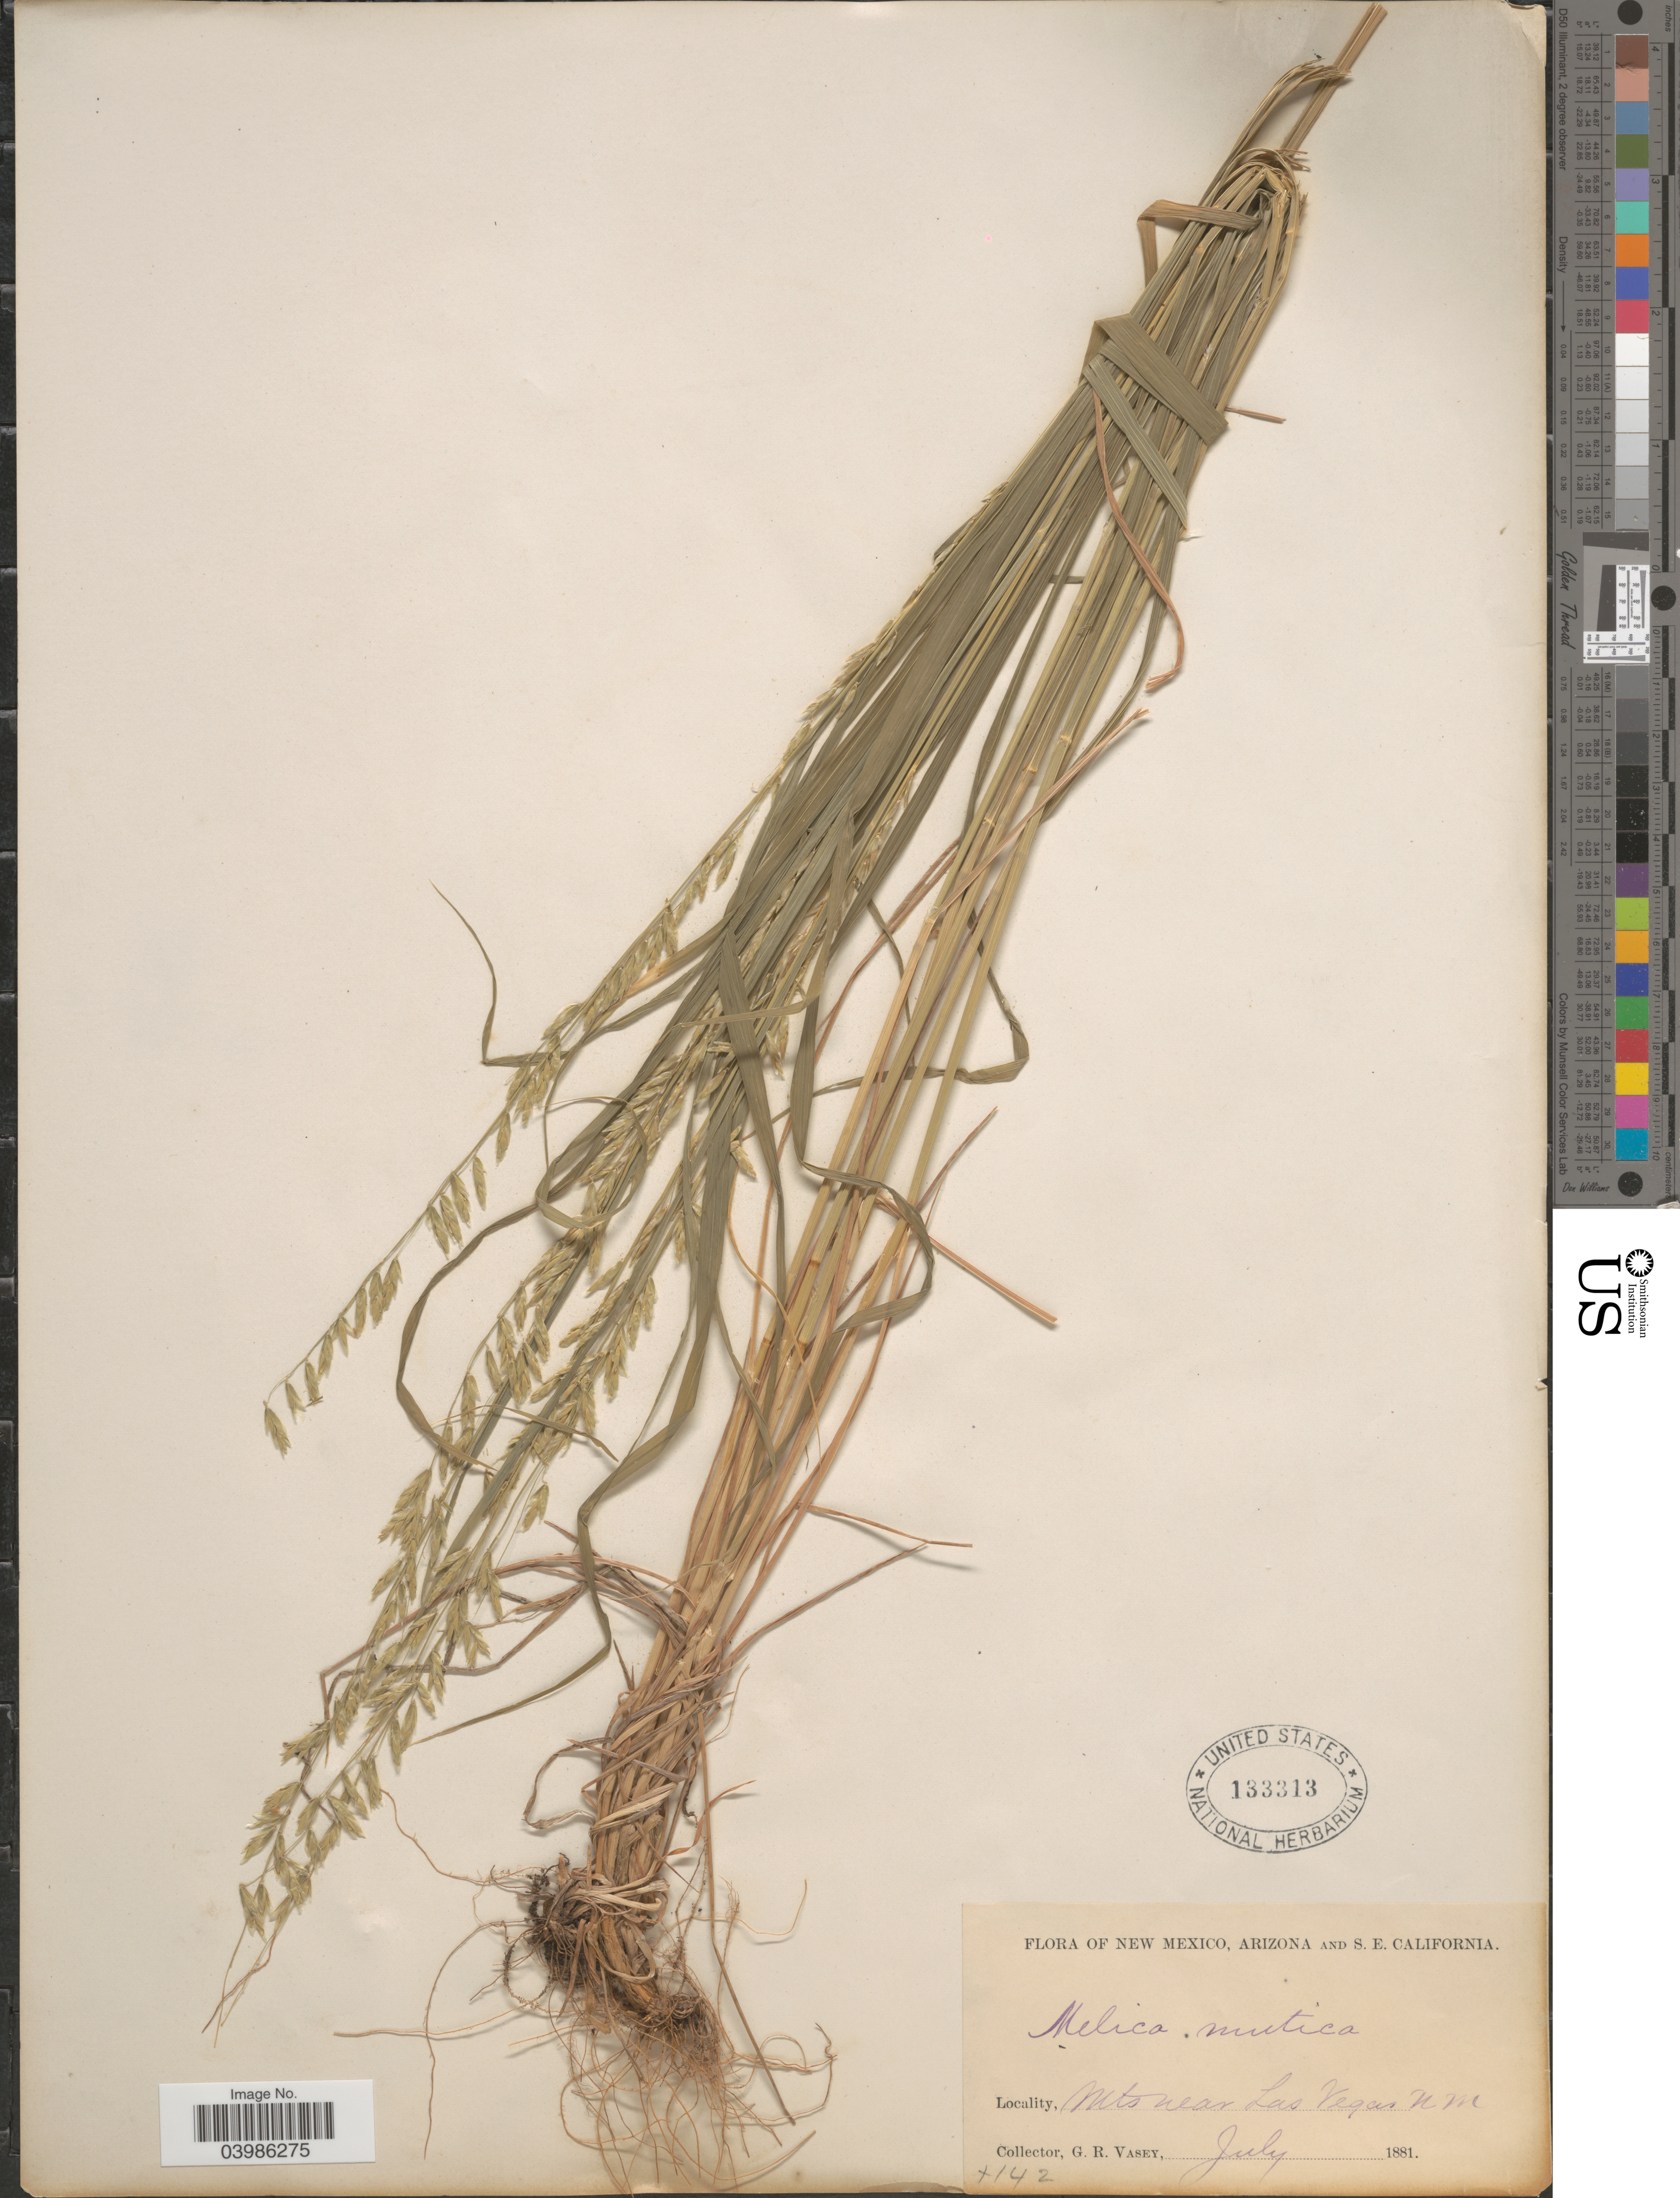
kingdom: Plantae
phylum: Tracheophyta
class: Liliopsida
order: Poales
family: Poaceae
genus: Melica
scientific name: Melica mutica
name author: Walter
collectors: G. R. Vasey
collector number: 1142*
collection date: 1881-07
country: United States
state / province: New Mexico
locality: Mts near Las Vegas.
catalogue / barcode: US 133313